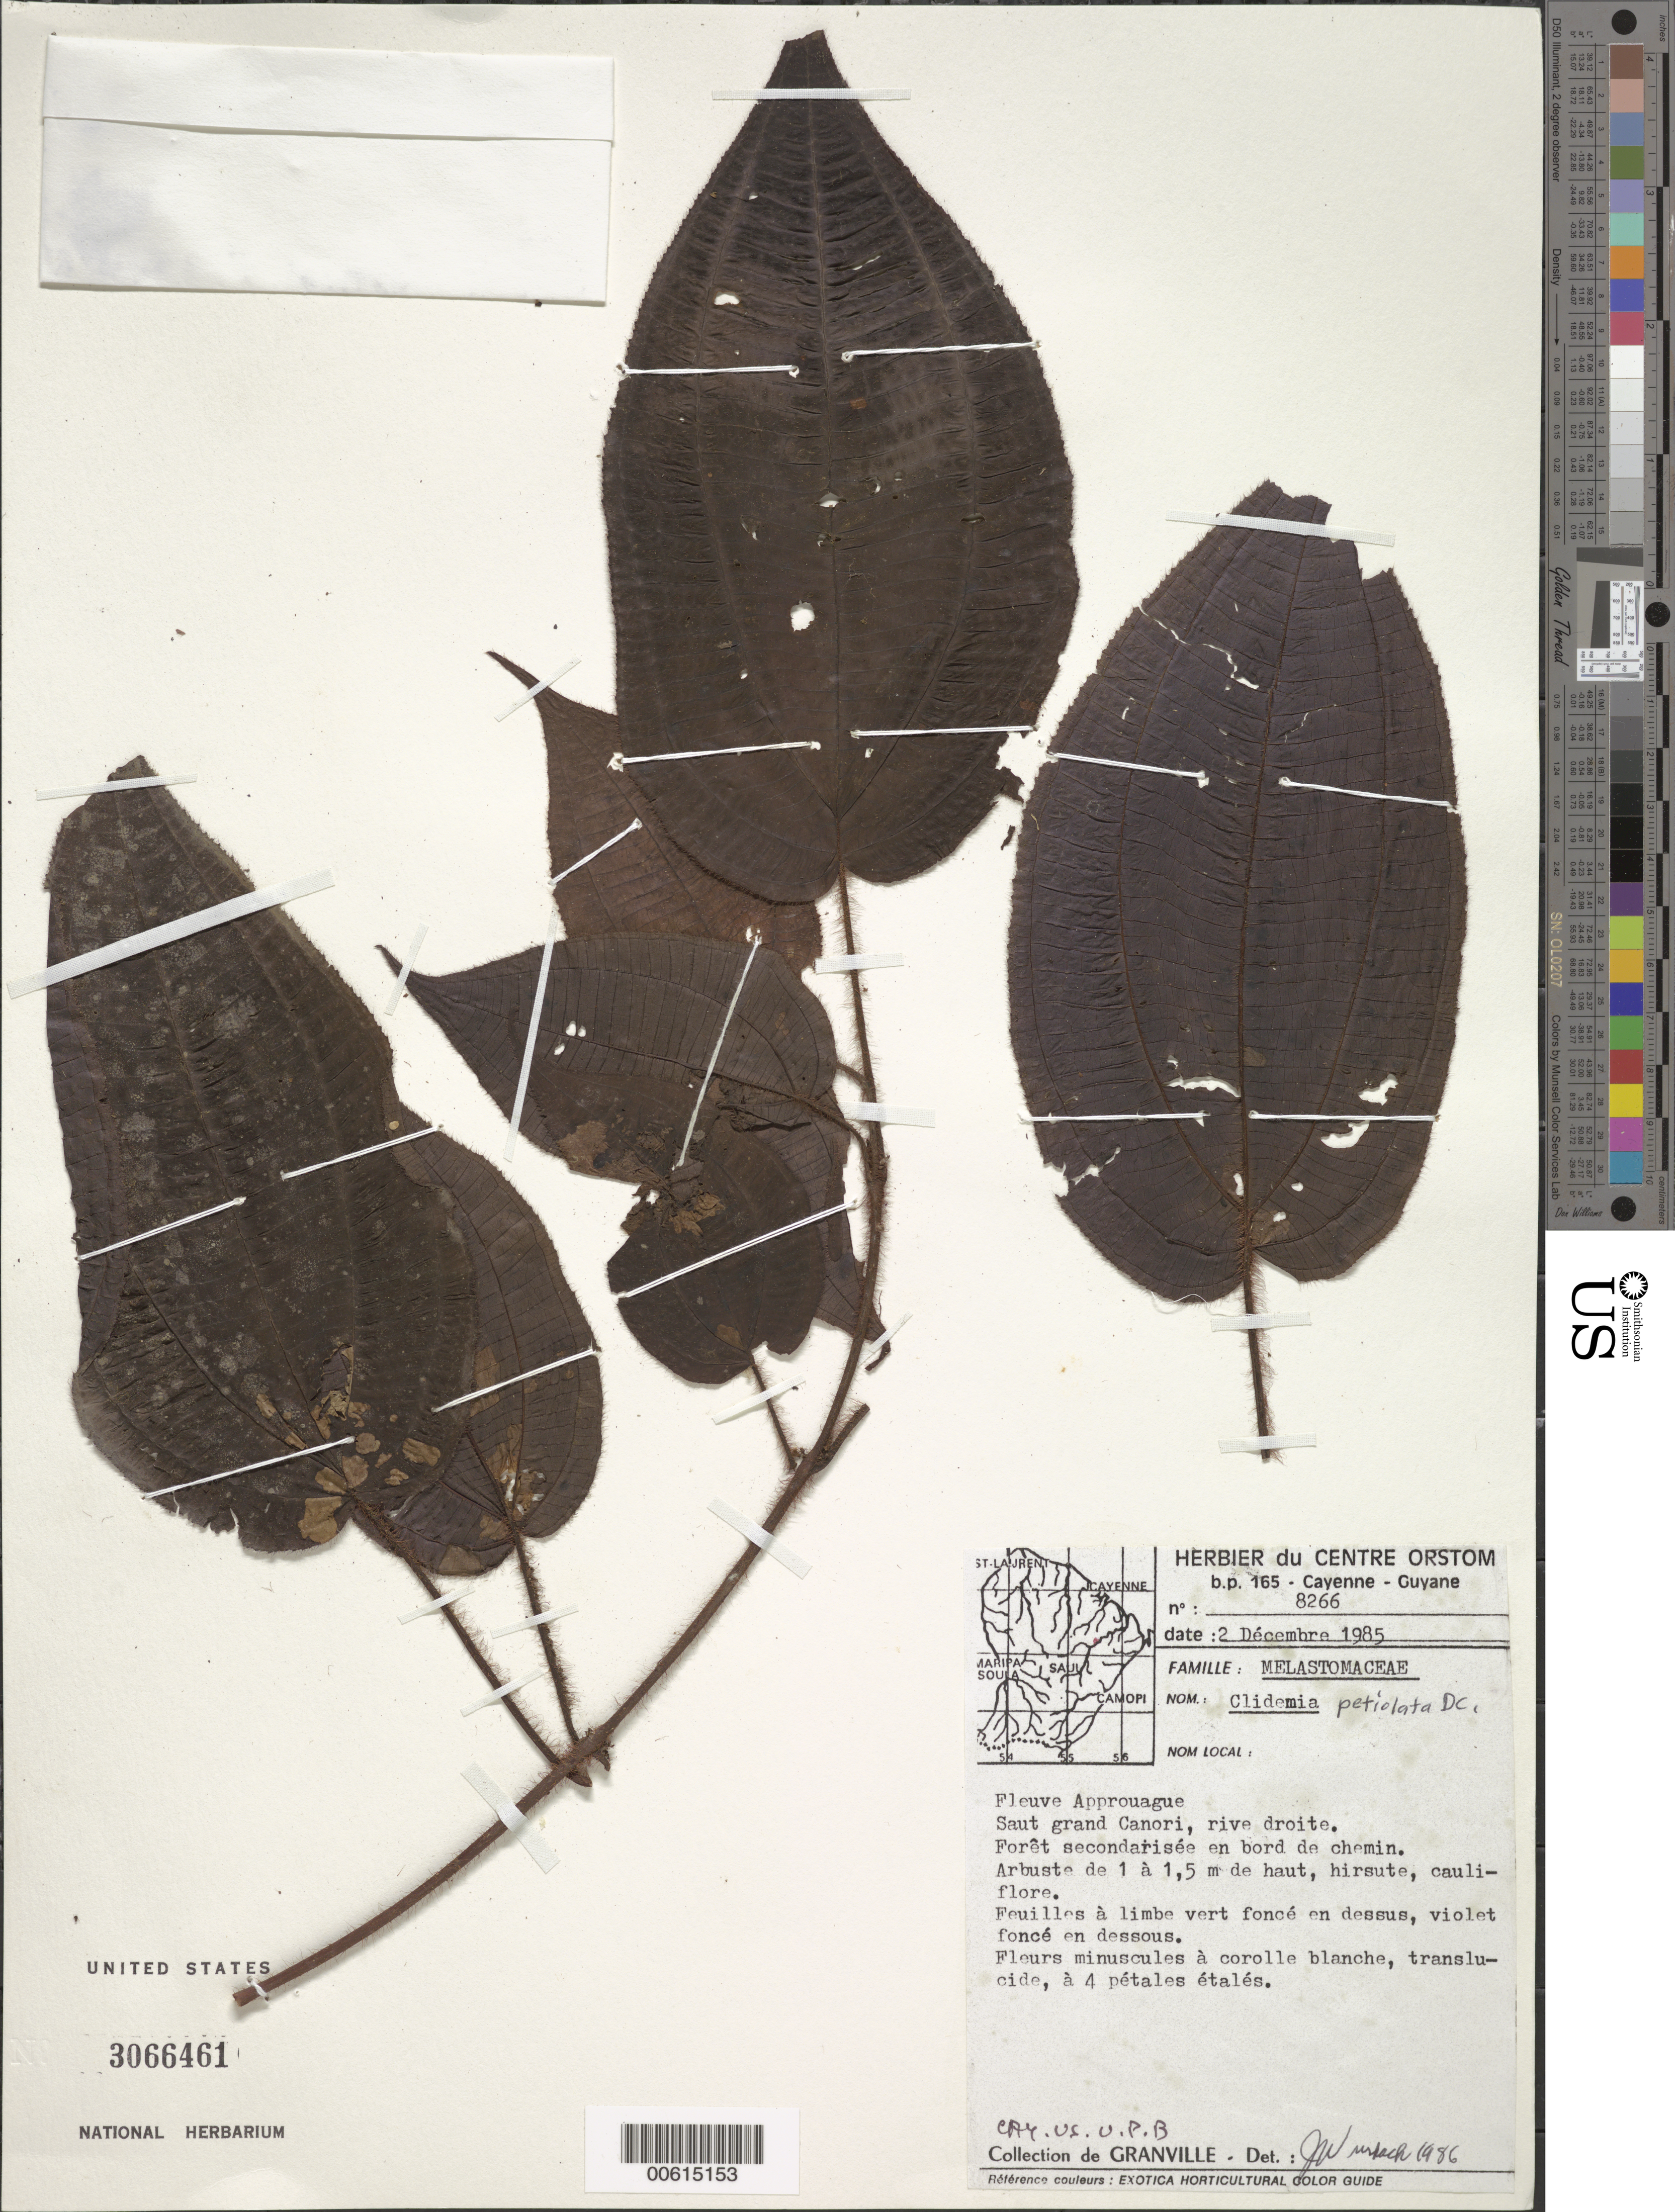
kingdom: Plantae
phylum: Tracheophyta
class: Magnoliopsida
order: Myrtales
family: Melastomataceae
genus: Clidemia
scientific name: Clidemia petiolata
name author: DC.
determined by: Wurdack, John J., (US), US (UNITED STATES)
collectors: J.-J. de Granville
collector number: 8266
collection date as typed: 2-Dec-85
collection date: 1985-12-02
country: French Guiana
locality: Approuague R., Saut grand Cañori, rive droite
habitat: Foret secondarisee en bord de chemin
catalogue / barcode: US 3066461